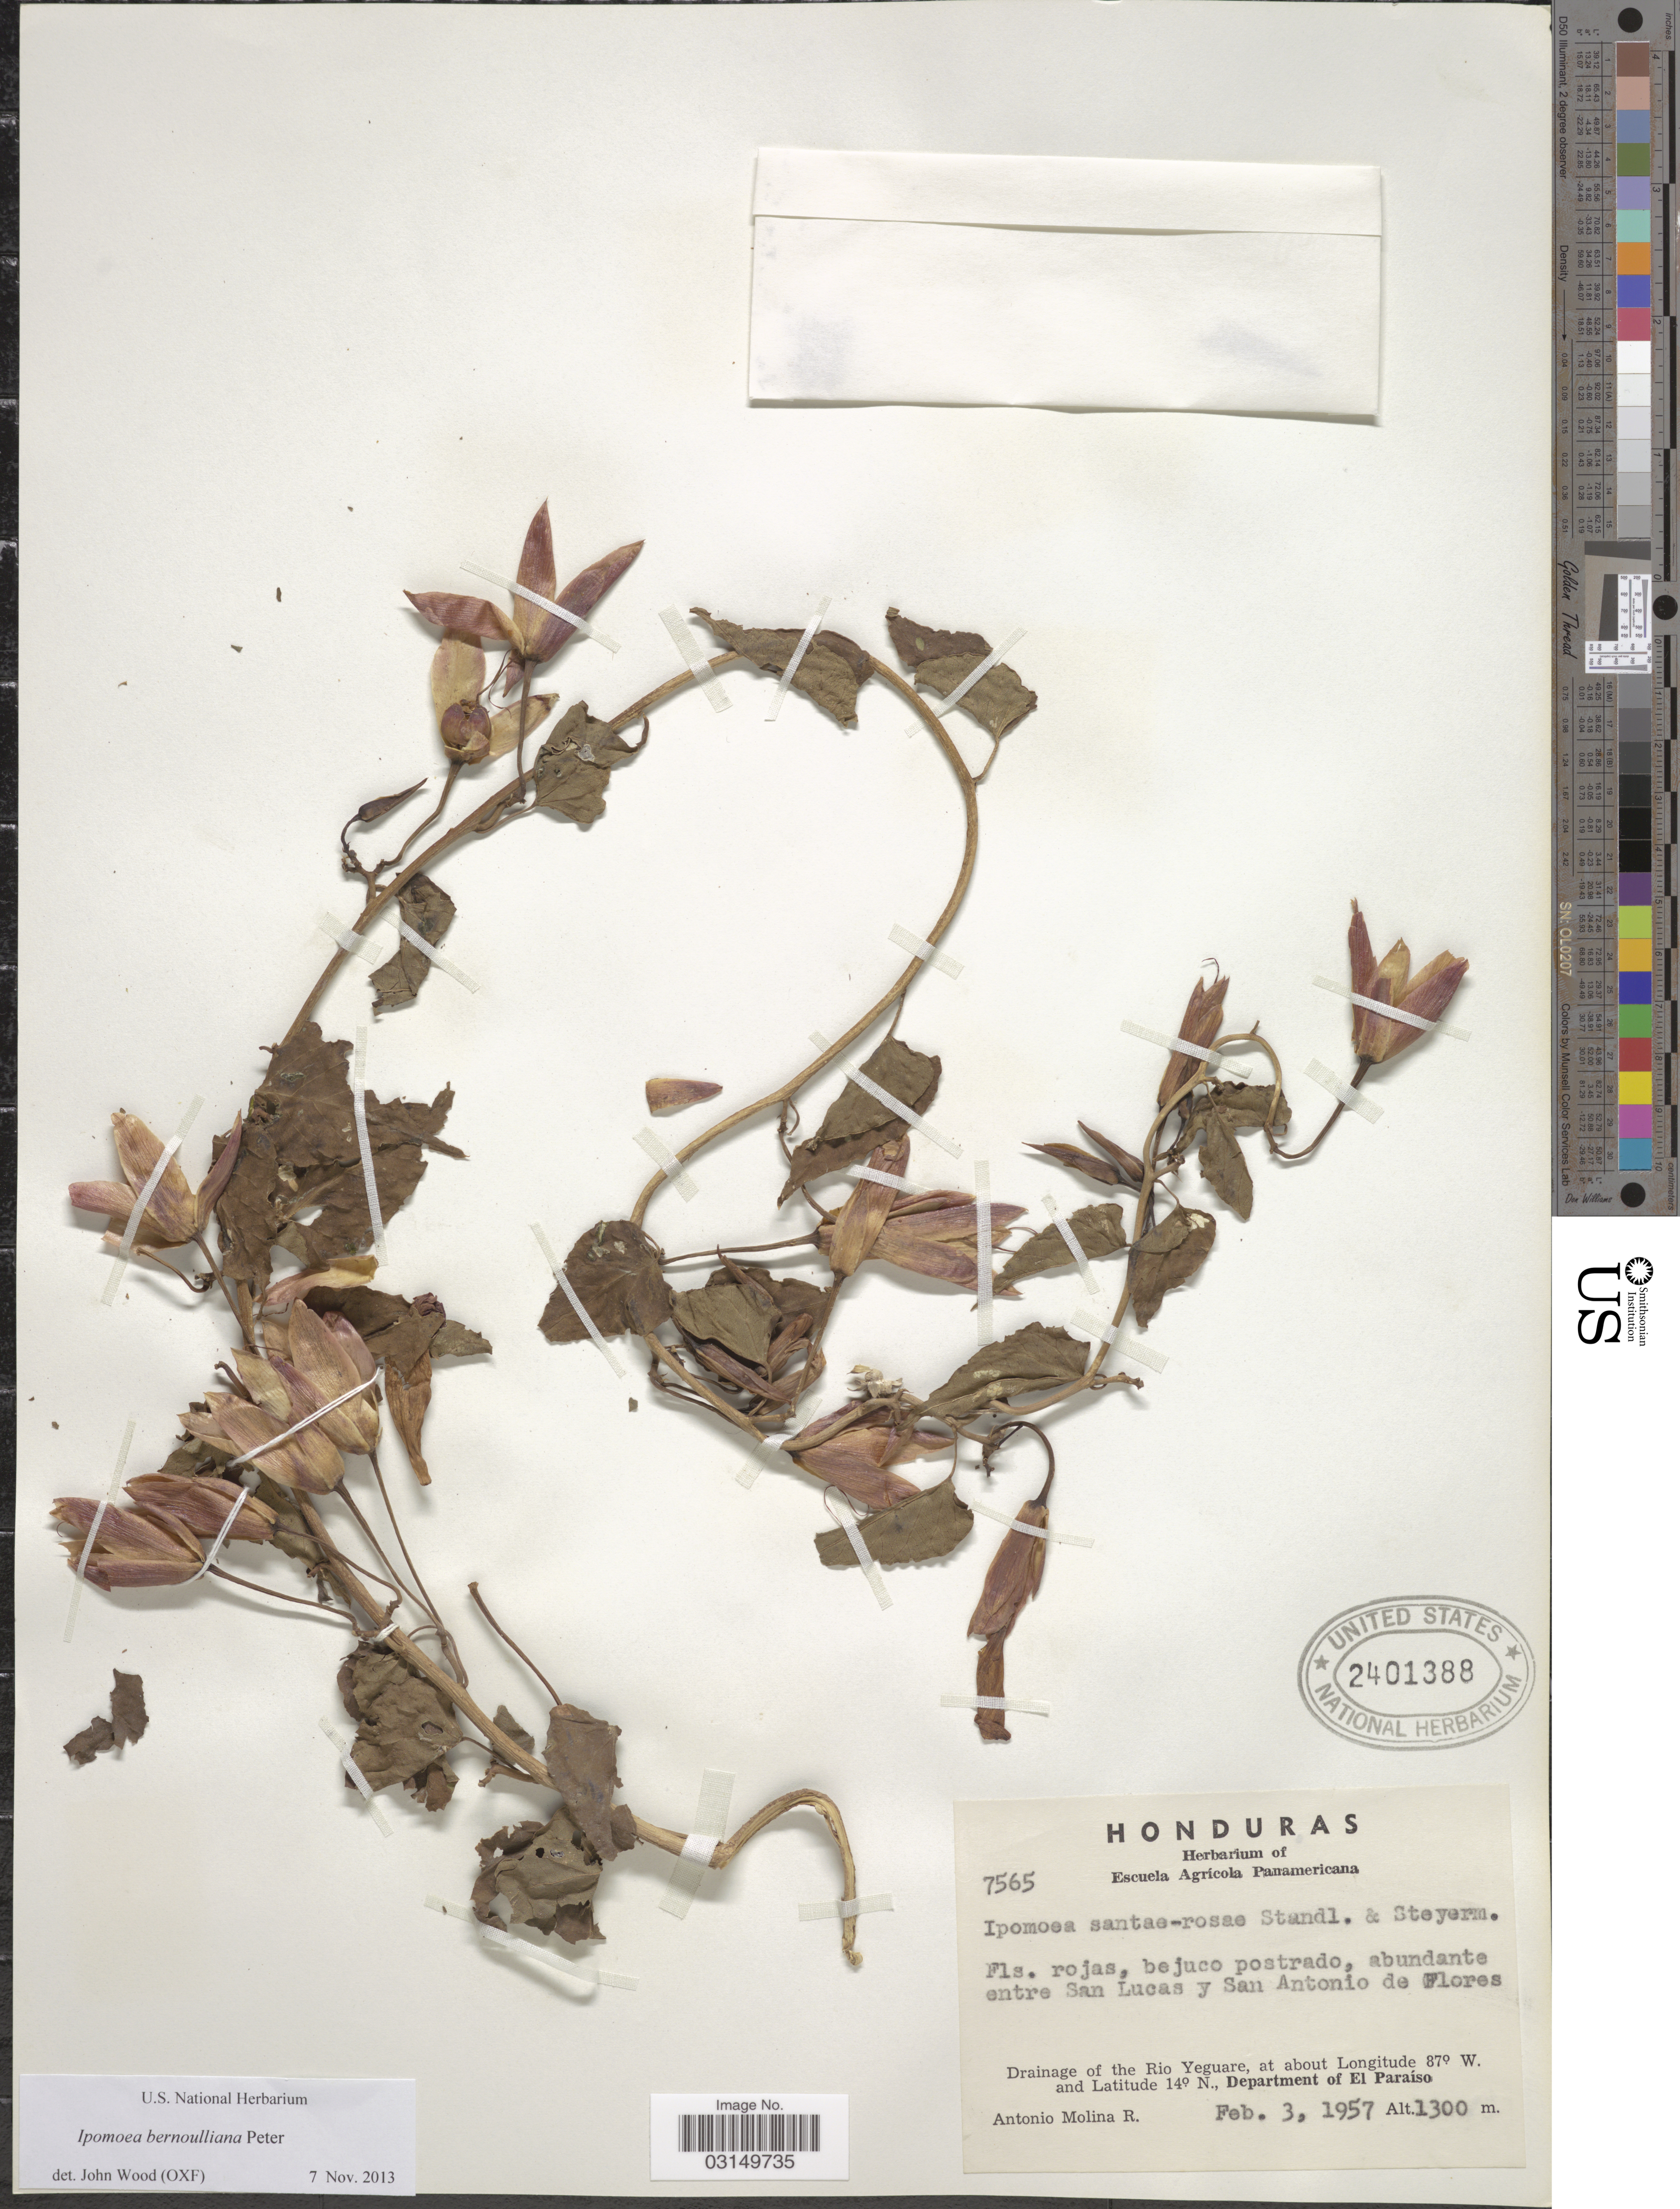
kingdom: Plantae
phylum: Tracheophyta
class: Magnoliopsida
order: Solanales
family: Convolvulaceae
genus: Ipomoea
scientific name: Ipomoea bernoulliana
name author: Peter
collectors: A. Molina R.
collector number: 7565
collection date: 1957-02-03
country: Honduras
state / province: El Paraíso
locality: Drainage of the Rio Yeguare, Department of El Paraiso, abundante entre San Lucas y San Antonio de Flores.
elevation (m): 1300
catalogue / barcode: US 2401388